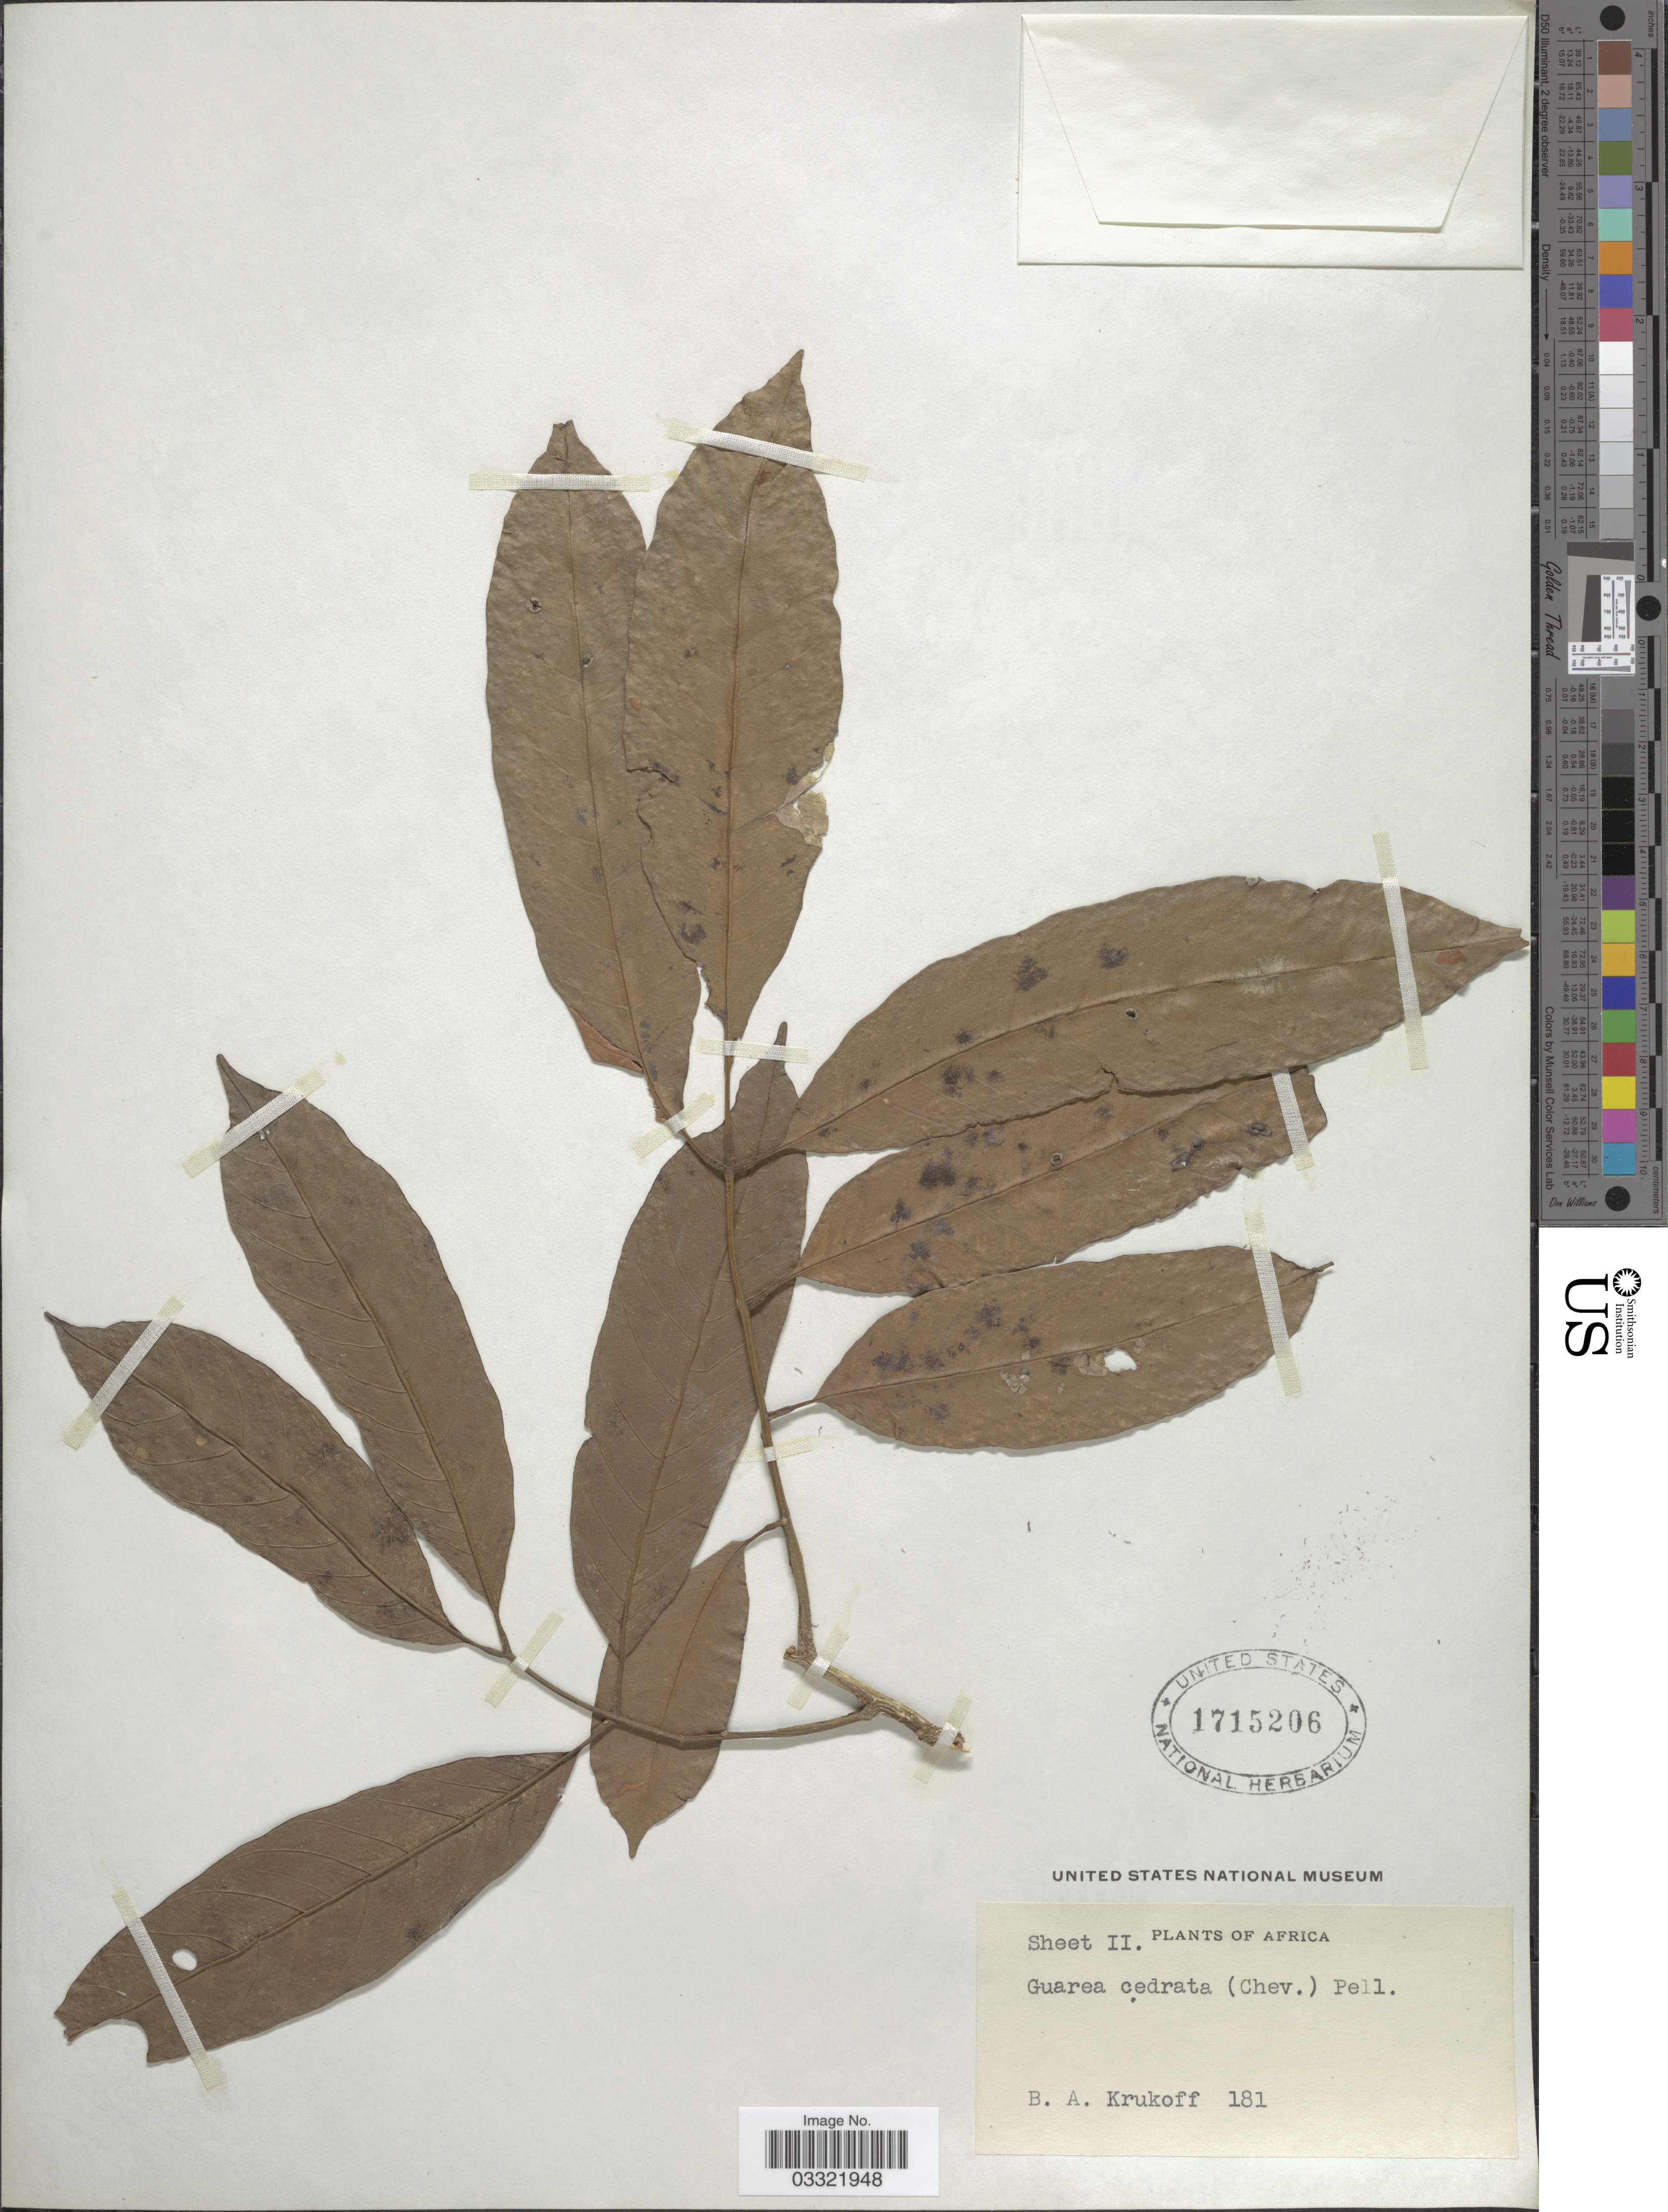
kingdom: Plantae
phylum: Tracheophyta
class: Magnoliopsida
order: Sapindales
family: Meliaceae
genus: Leplaea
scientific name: Leplaea cedrata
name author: (A. Chev.) Koenen & J.J. de Wilde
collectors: B. A. Krukoff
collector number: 181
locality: Africa.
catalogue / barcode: US 1715206